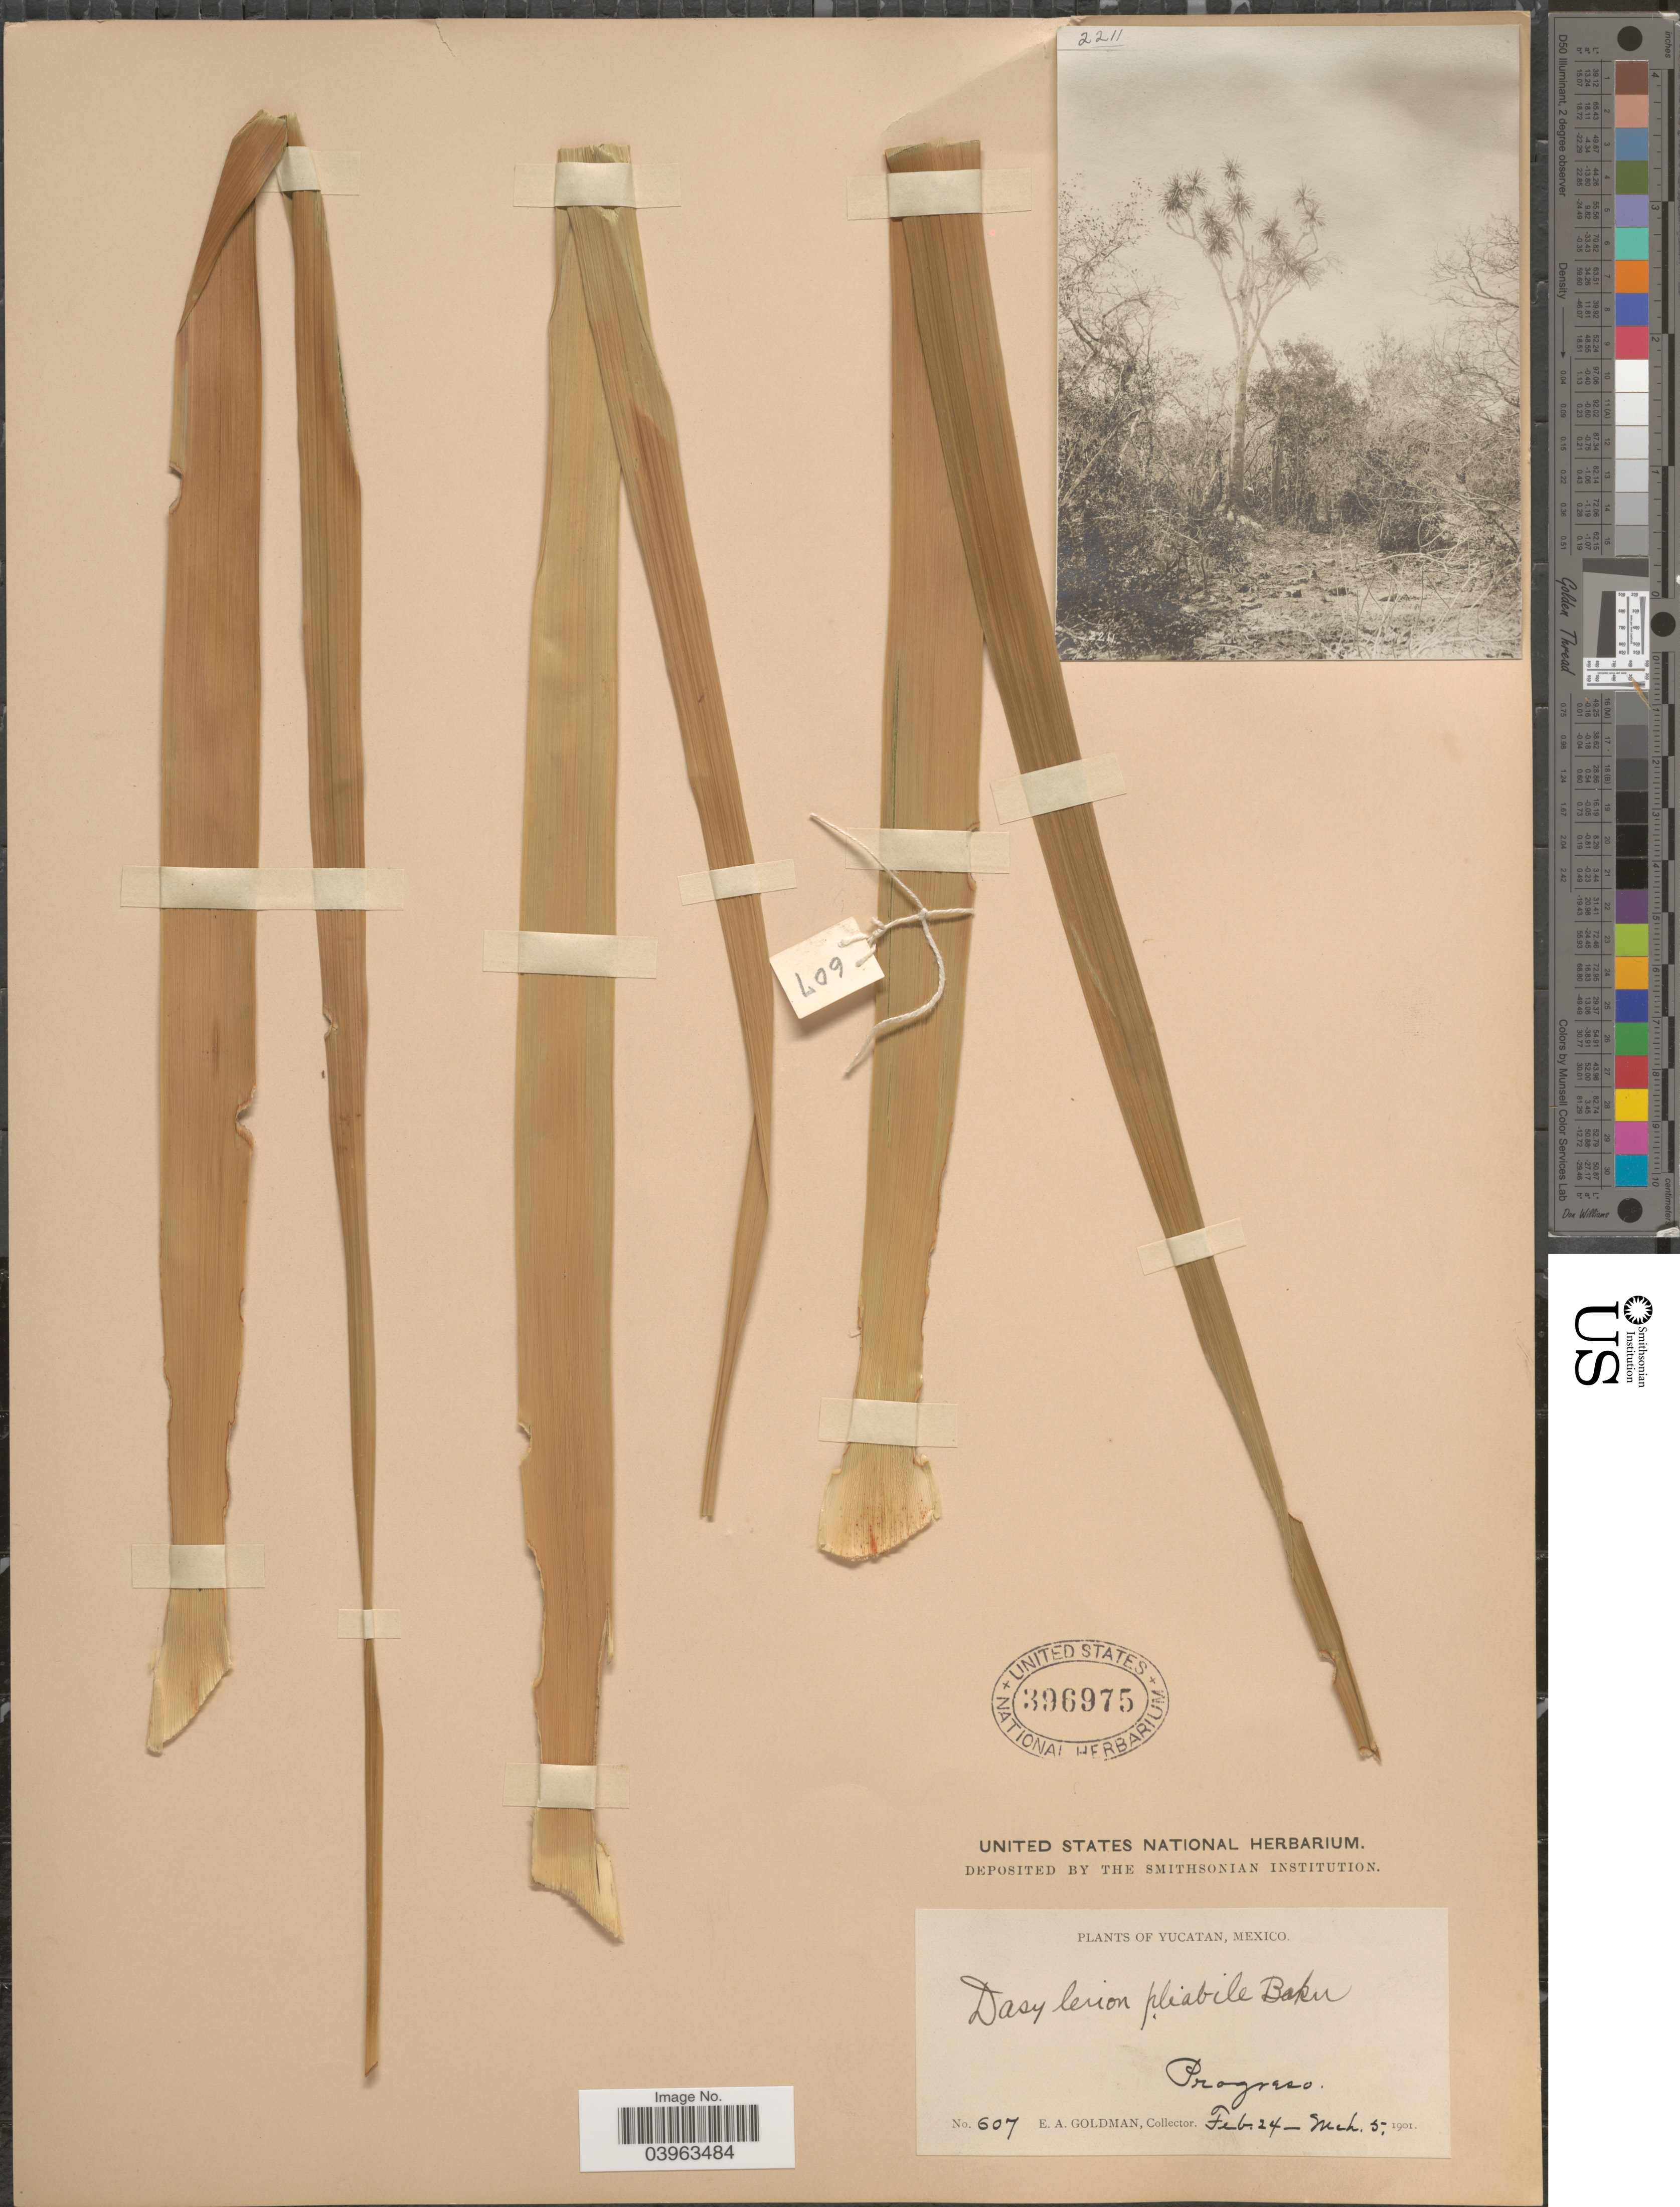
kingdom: Plantae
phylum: Tracheophyta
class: Liliopsida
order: Asparagales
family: Asparagaceae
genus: Dasylirion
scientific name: Dasylirion pliabile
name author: Baker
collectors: E. A. Goldman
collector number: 607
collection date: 1901-02-24/1901-03-05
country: Mexico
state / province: Yucatán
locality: Progreso.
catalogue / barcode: US 396975